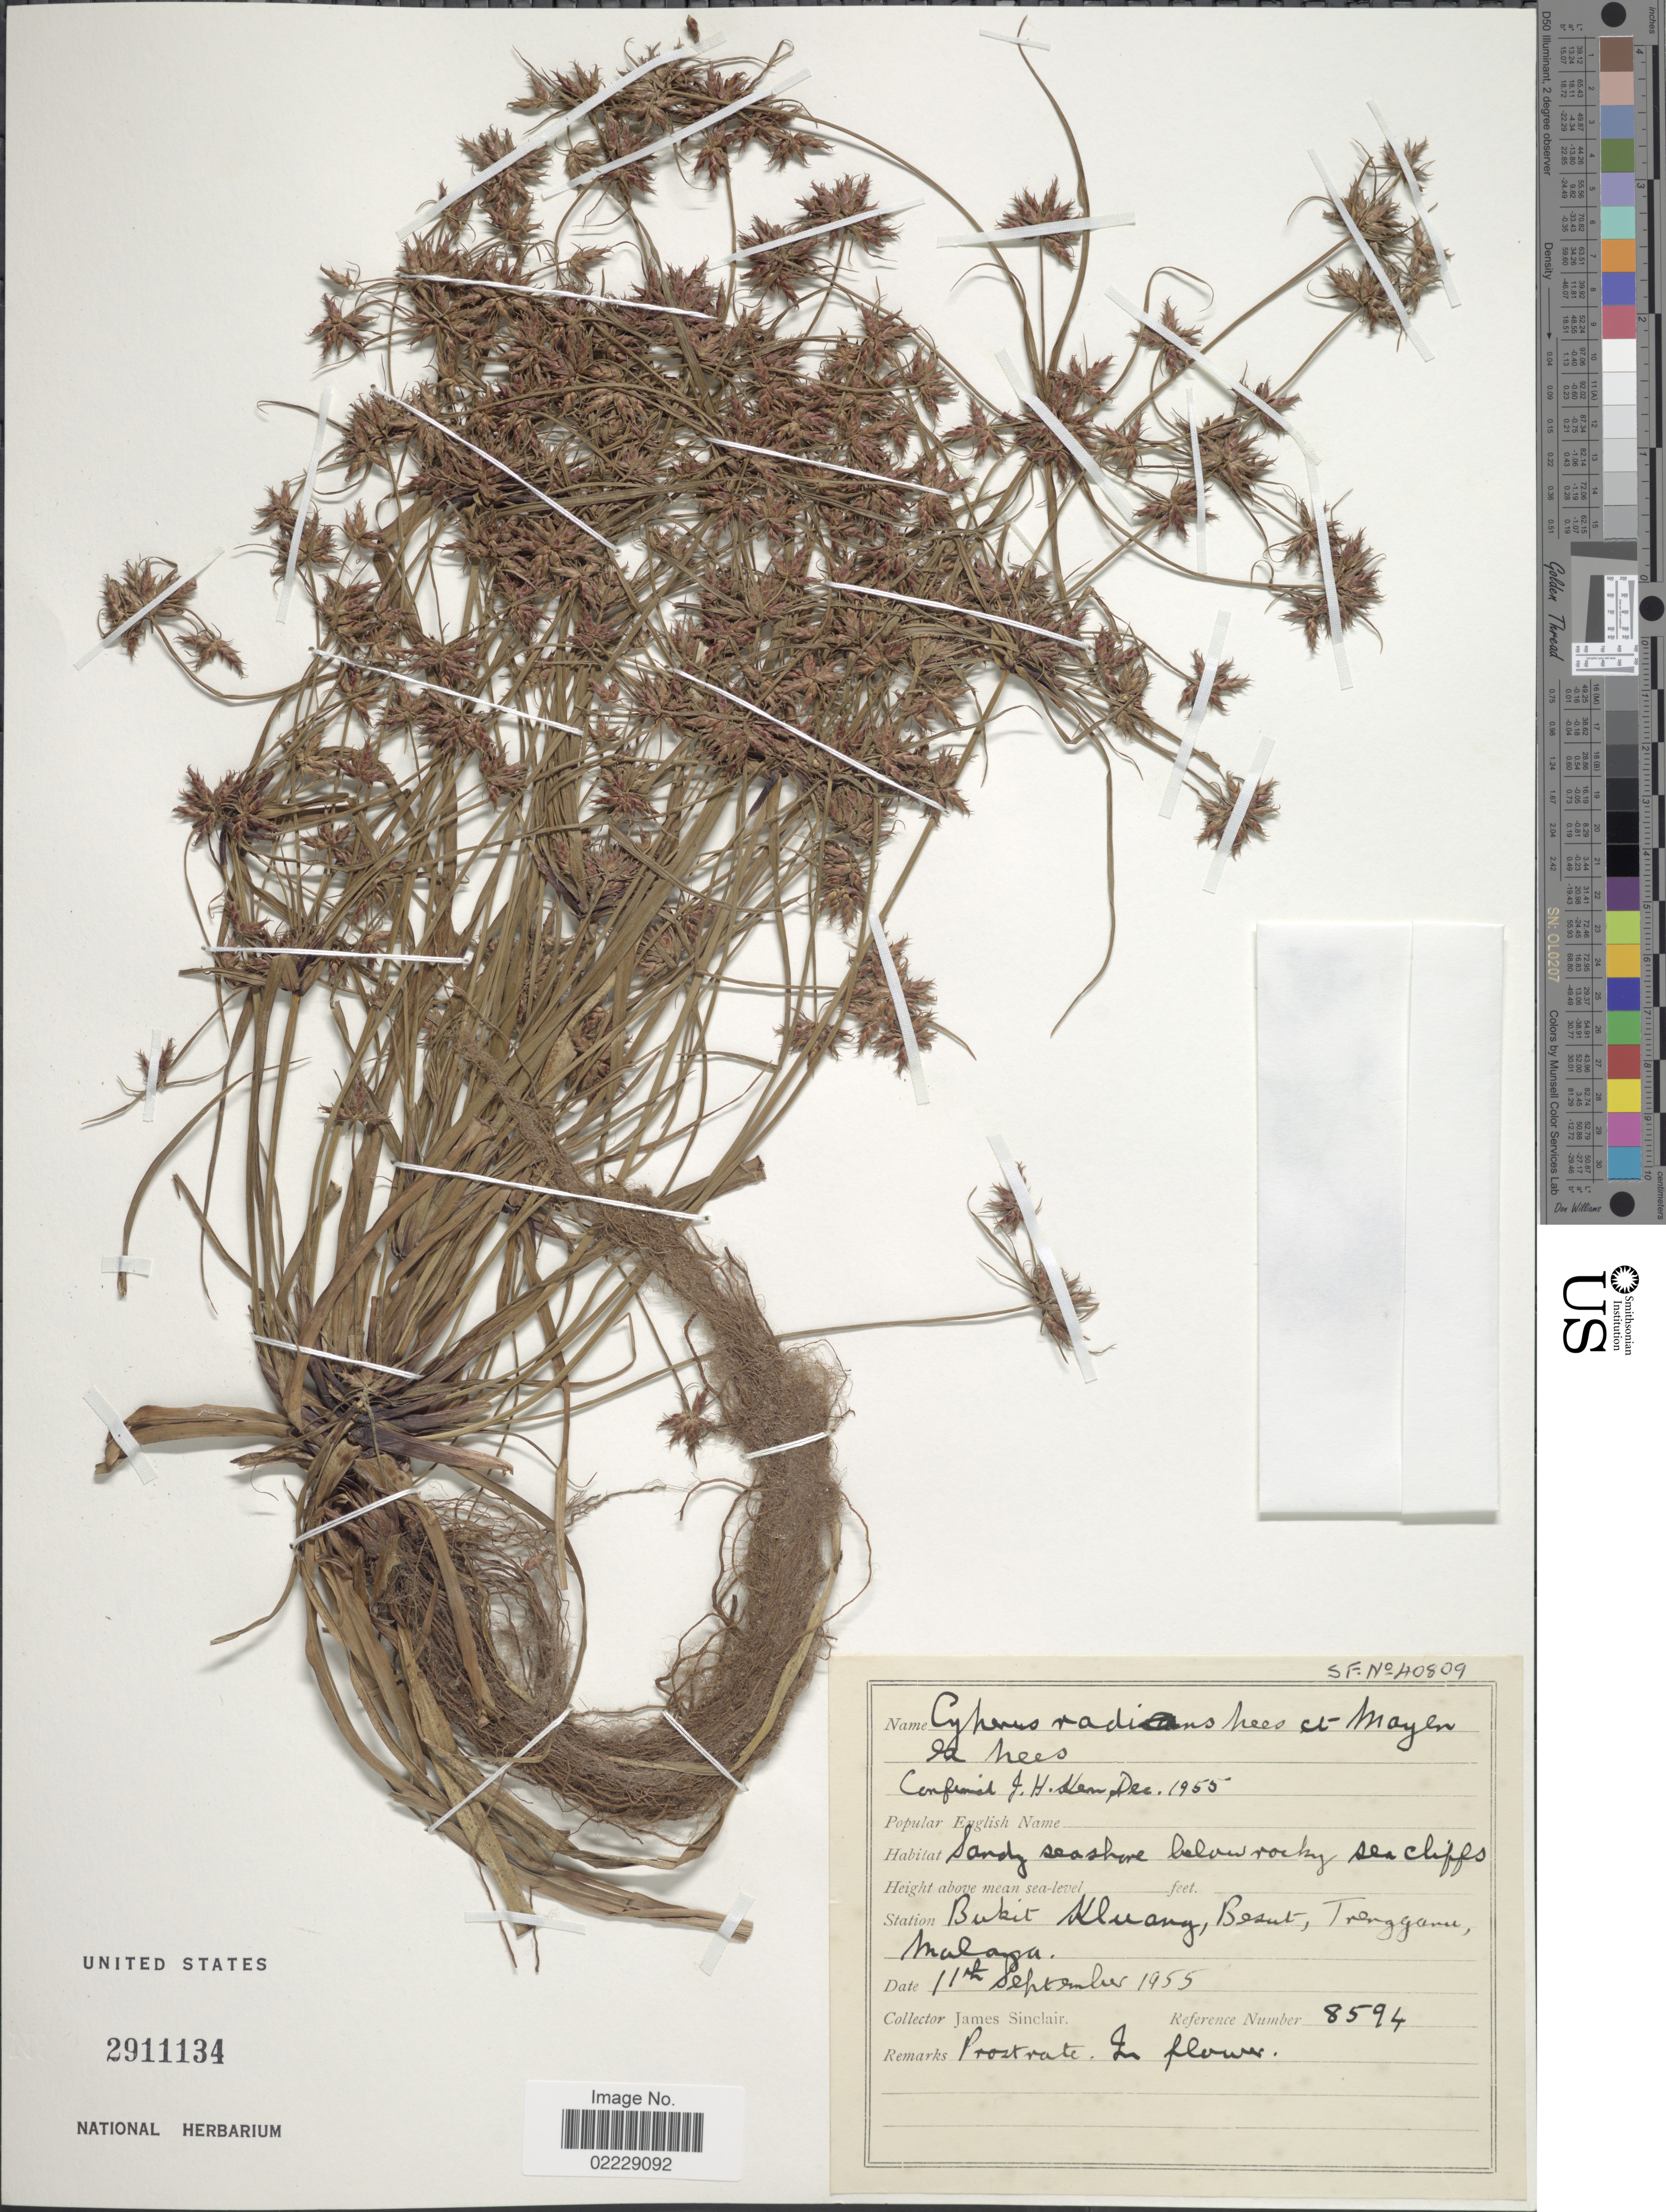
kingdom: Plantae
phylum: Tracheophyta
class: Liliopsida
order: Poales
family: Cyperaceae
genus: Cyperus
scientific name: Cyperus radians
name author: Nees & Meyen ex Kunth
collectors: J. Sinclair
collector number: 8594?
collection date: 1955-09-11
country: Malaysia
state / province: Terengganu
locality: Bukit Kluang, Besut, Trengganu, Malaya.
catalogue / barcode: US 2911134